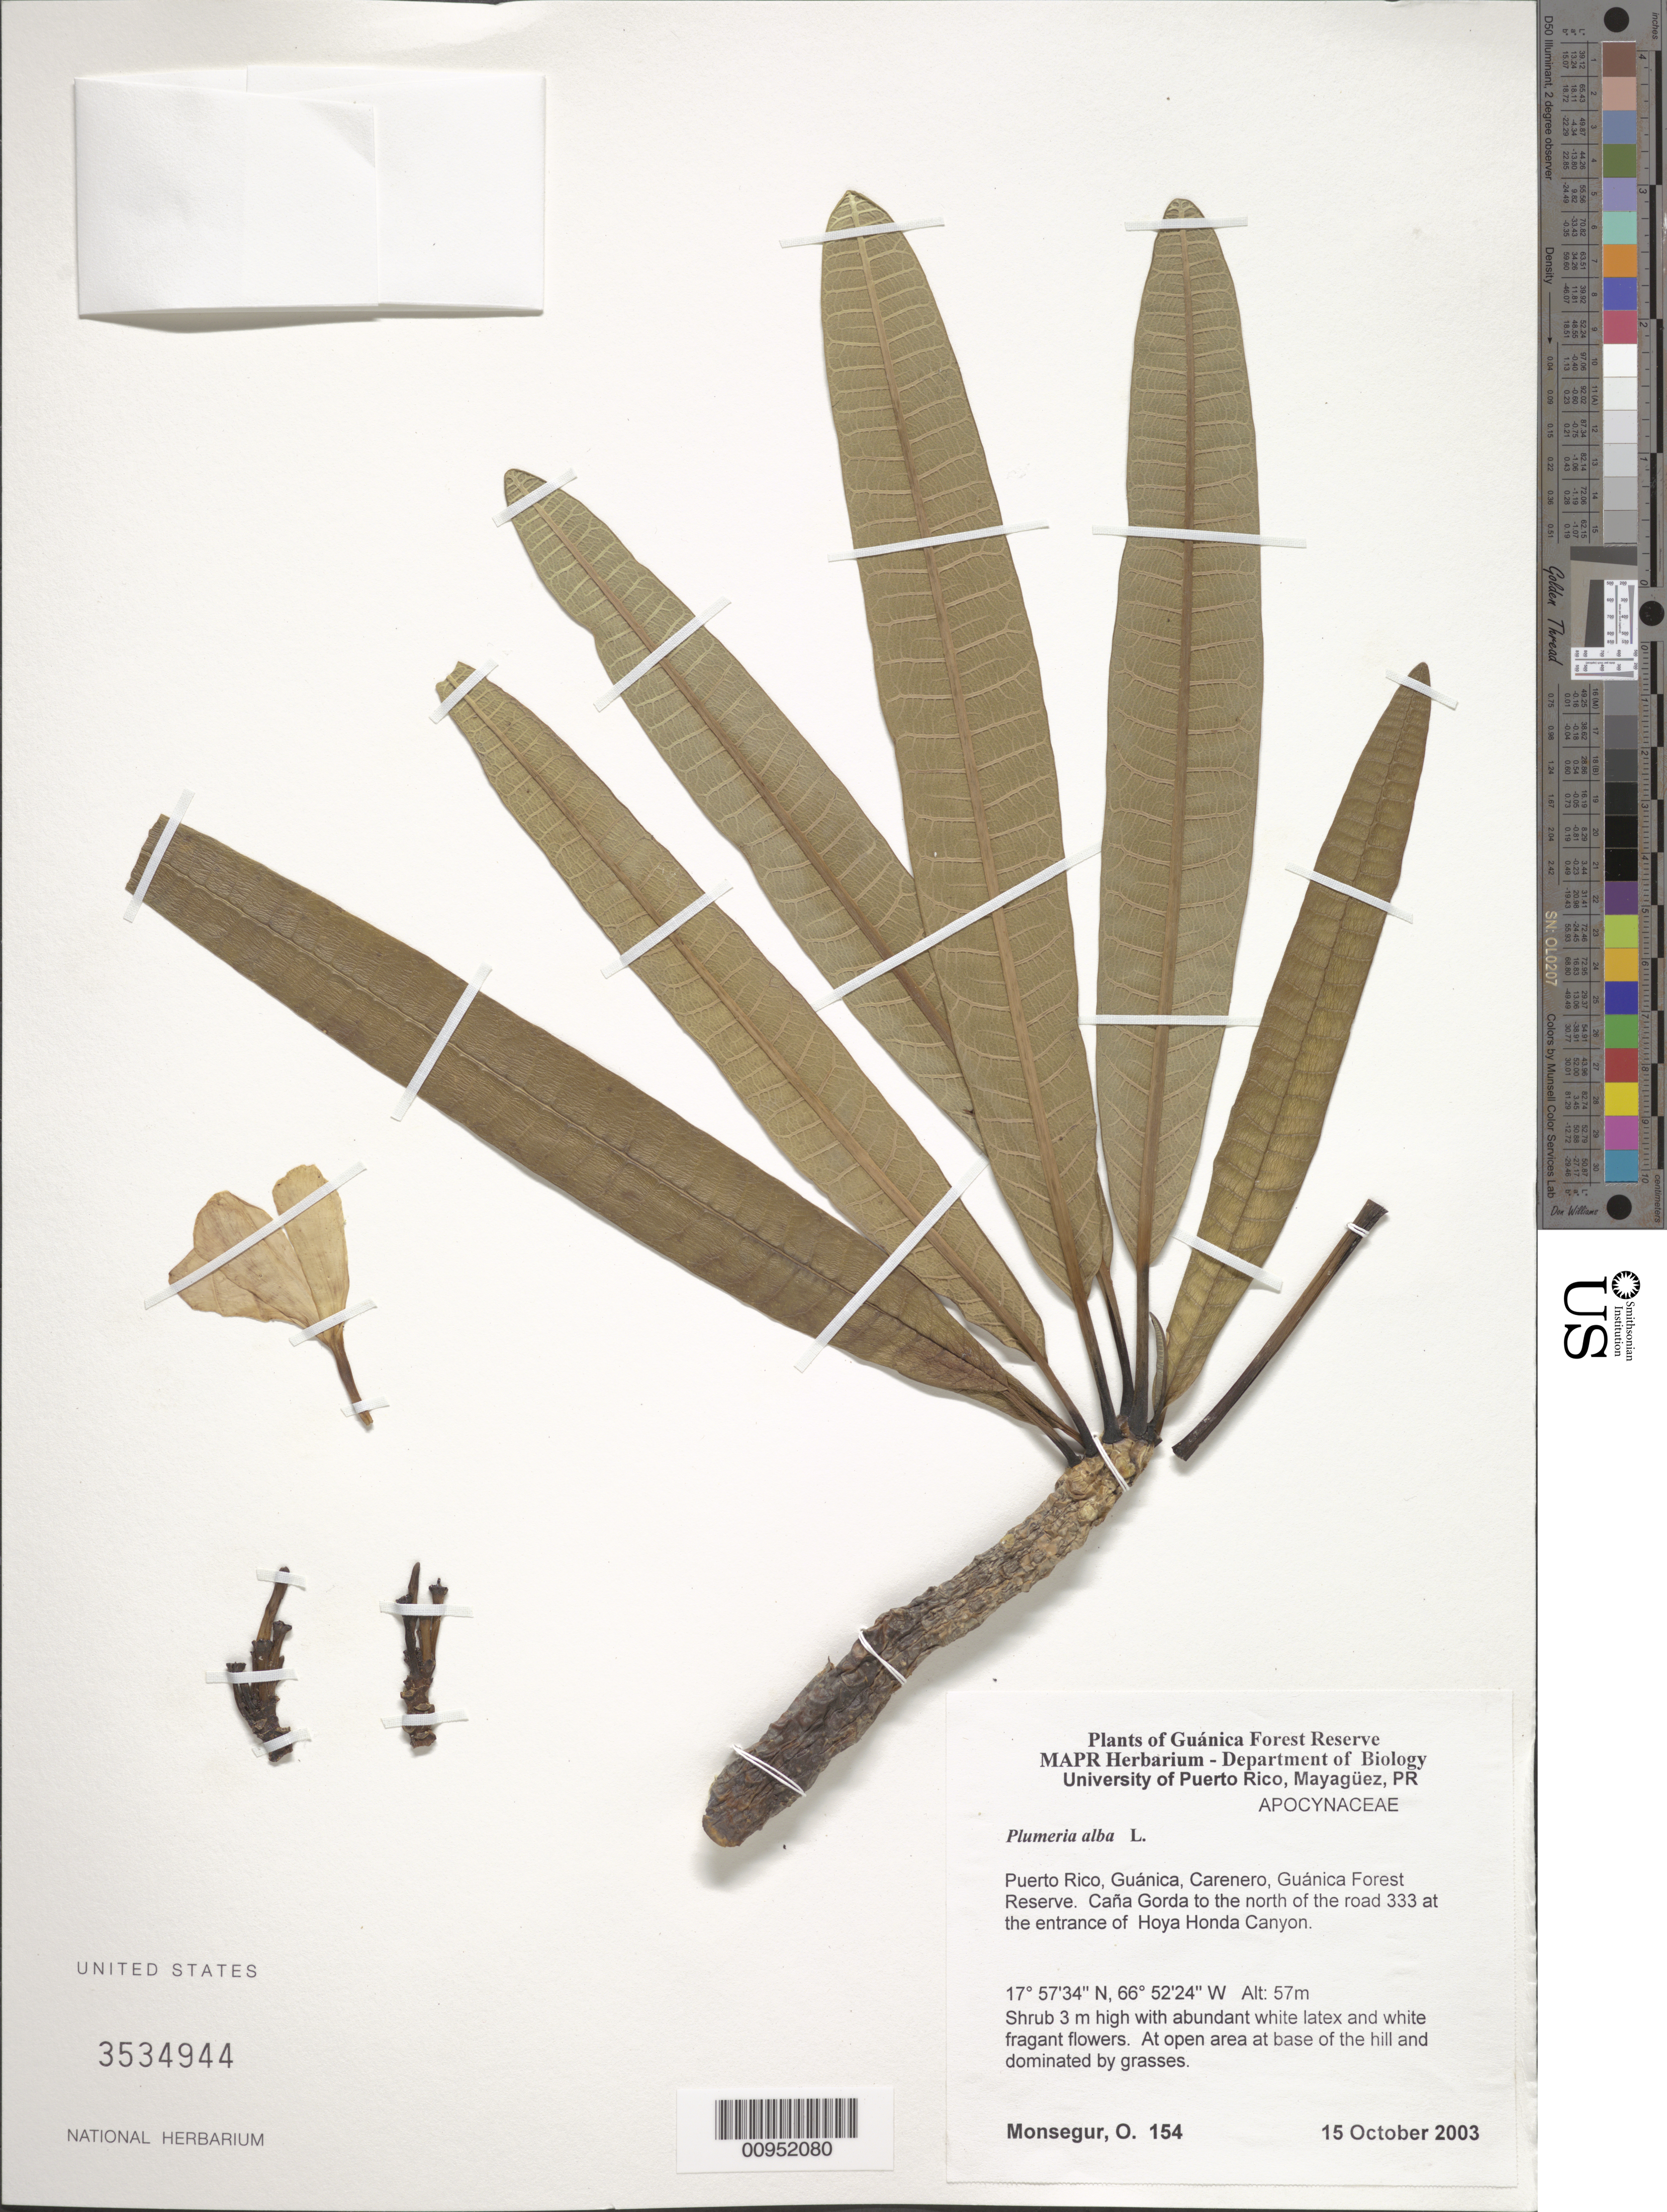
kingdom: Plantae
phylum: Tracheophyta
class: Magnoliopsida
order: Gentianales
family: Apocynaceae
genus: Plumeria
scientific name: Plumeria alba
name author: L.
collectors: O. Monsegur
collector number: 154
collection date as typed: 15 Oct 2003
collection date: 2003-10-15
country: Puerto Rico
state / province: Guánica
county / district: Carenero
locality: Guánica Forest Reserve. Caña Gorda to the north of the road 333 at the entrance of Hoya Honda Canyon.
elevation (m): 57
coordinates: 17.57335, 66.52239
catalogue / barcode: US 3534944